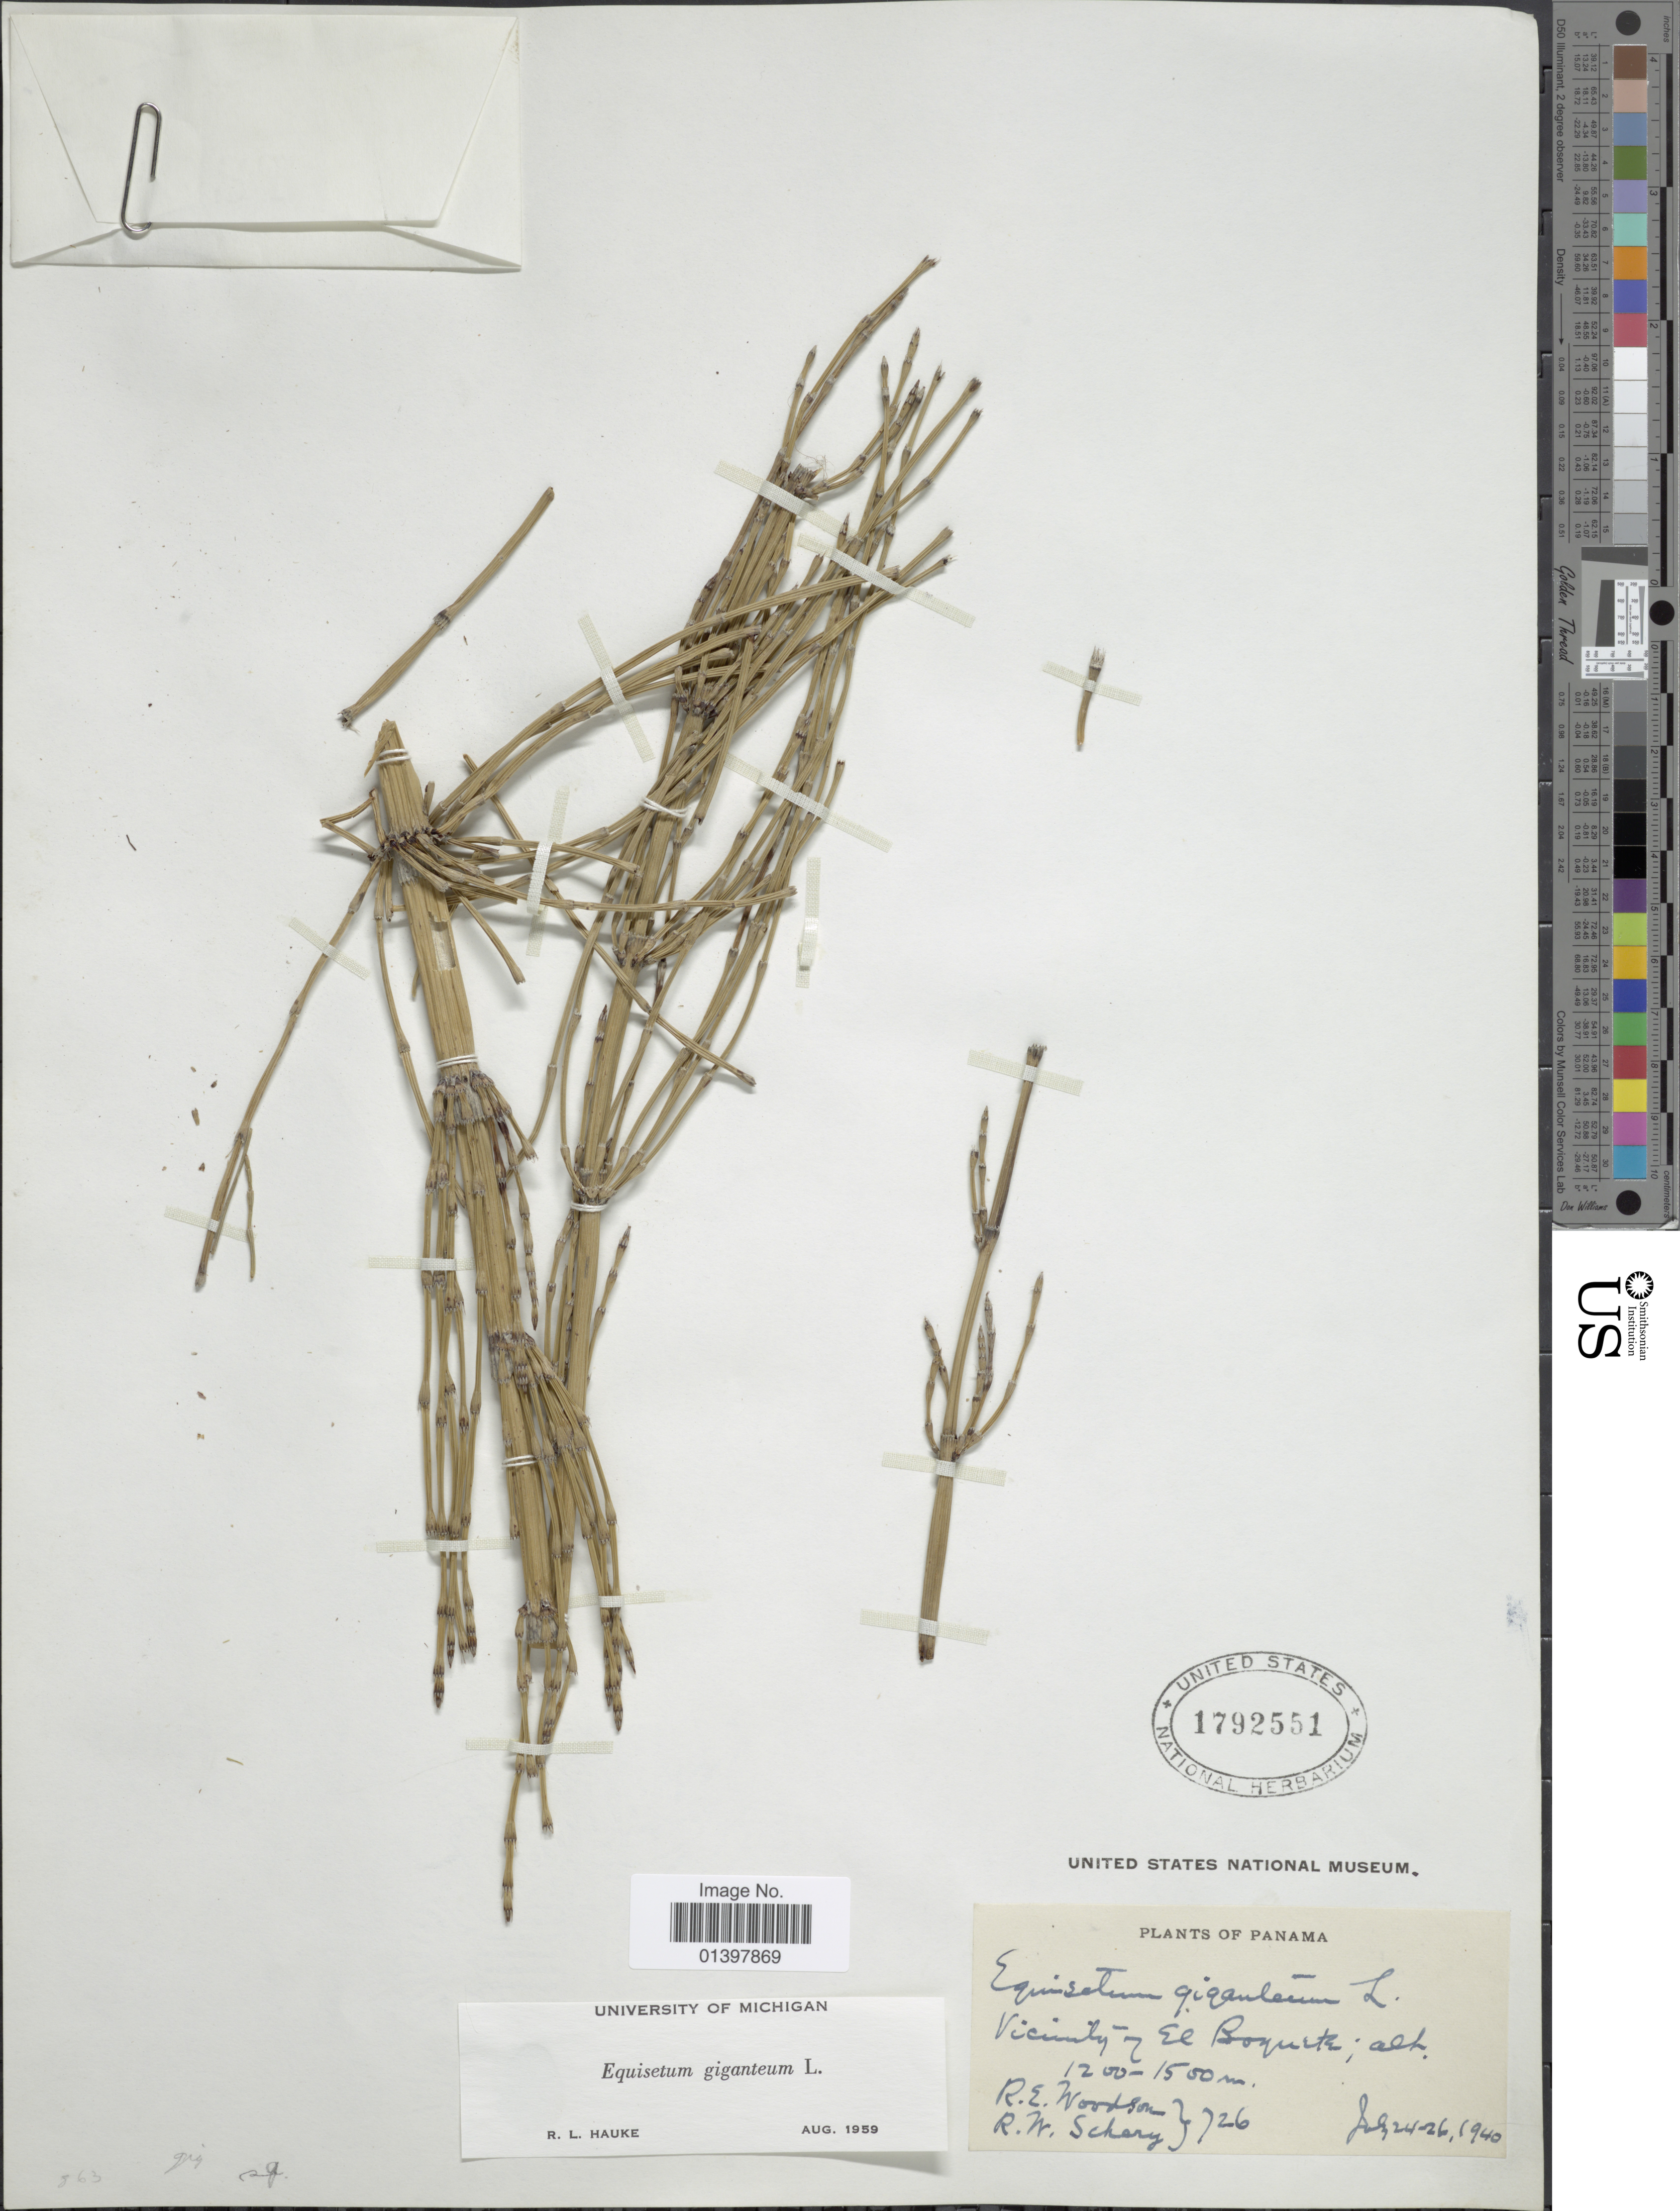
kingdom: Plantae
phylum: Tracheophyta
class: Polypodiopsida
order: Equisetales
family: Equisetaceae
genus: Equisetum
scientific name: Equisetum giganteum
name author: L.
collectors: R. E. Woodson & R. Scherry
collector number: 726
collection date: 1940-07-24/1940-07-26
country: Panama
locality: Vicinity of El Boquete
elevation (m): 1200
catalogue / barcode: US 1792551